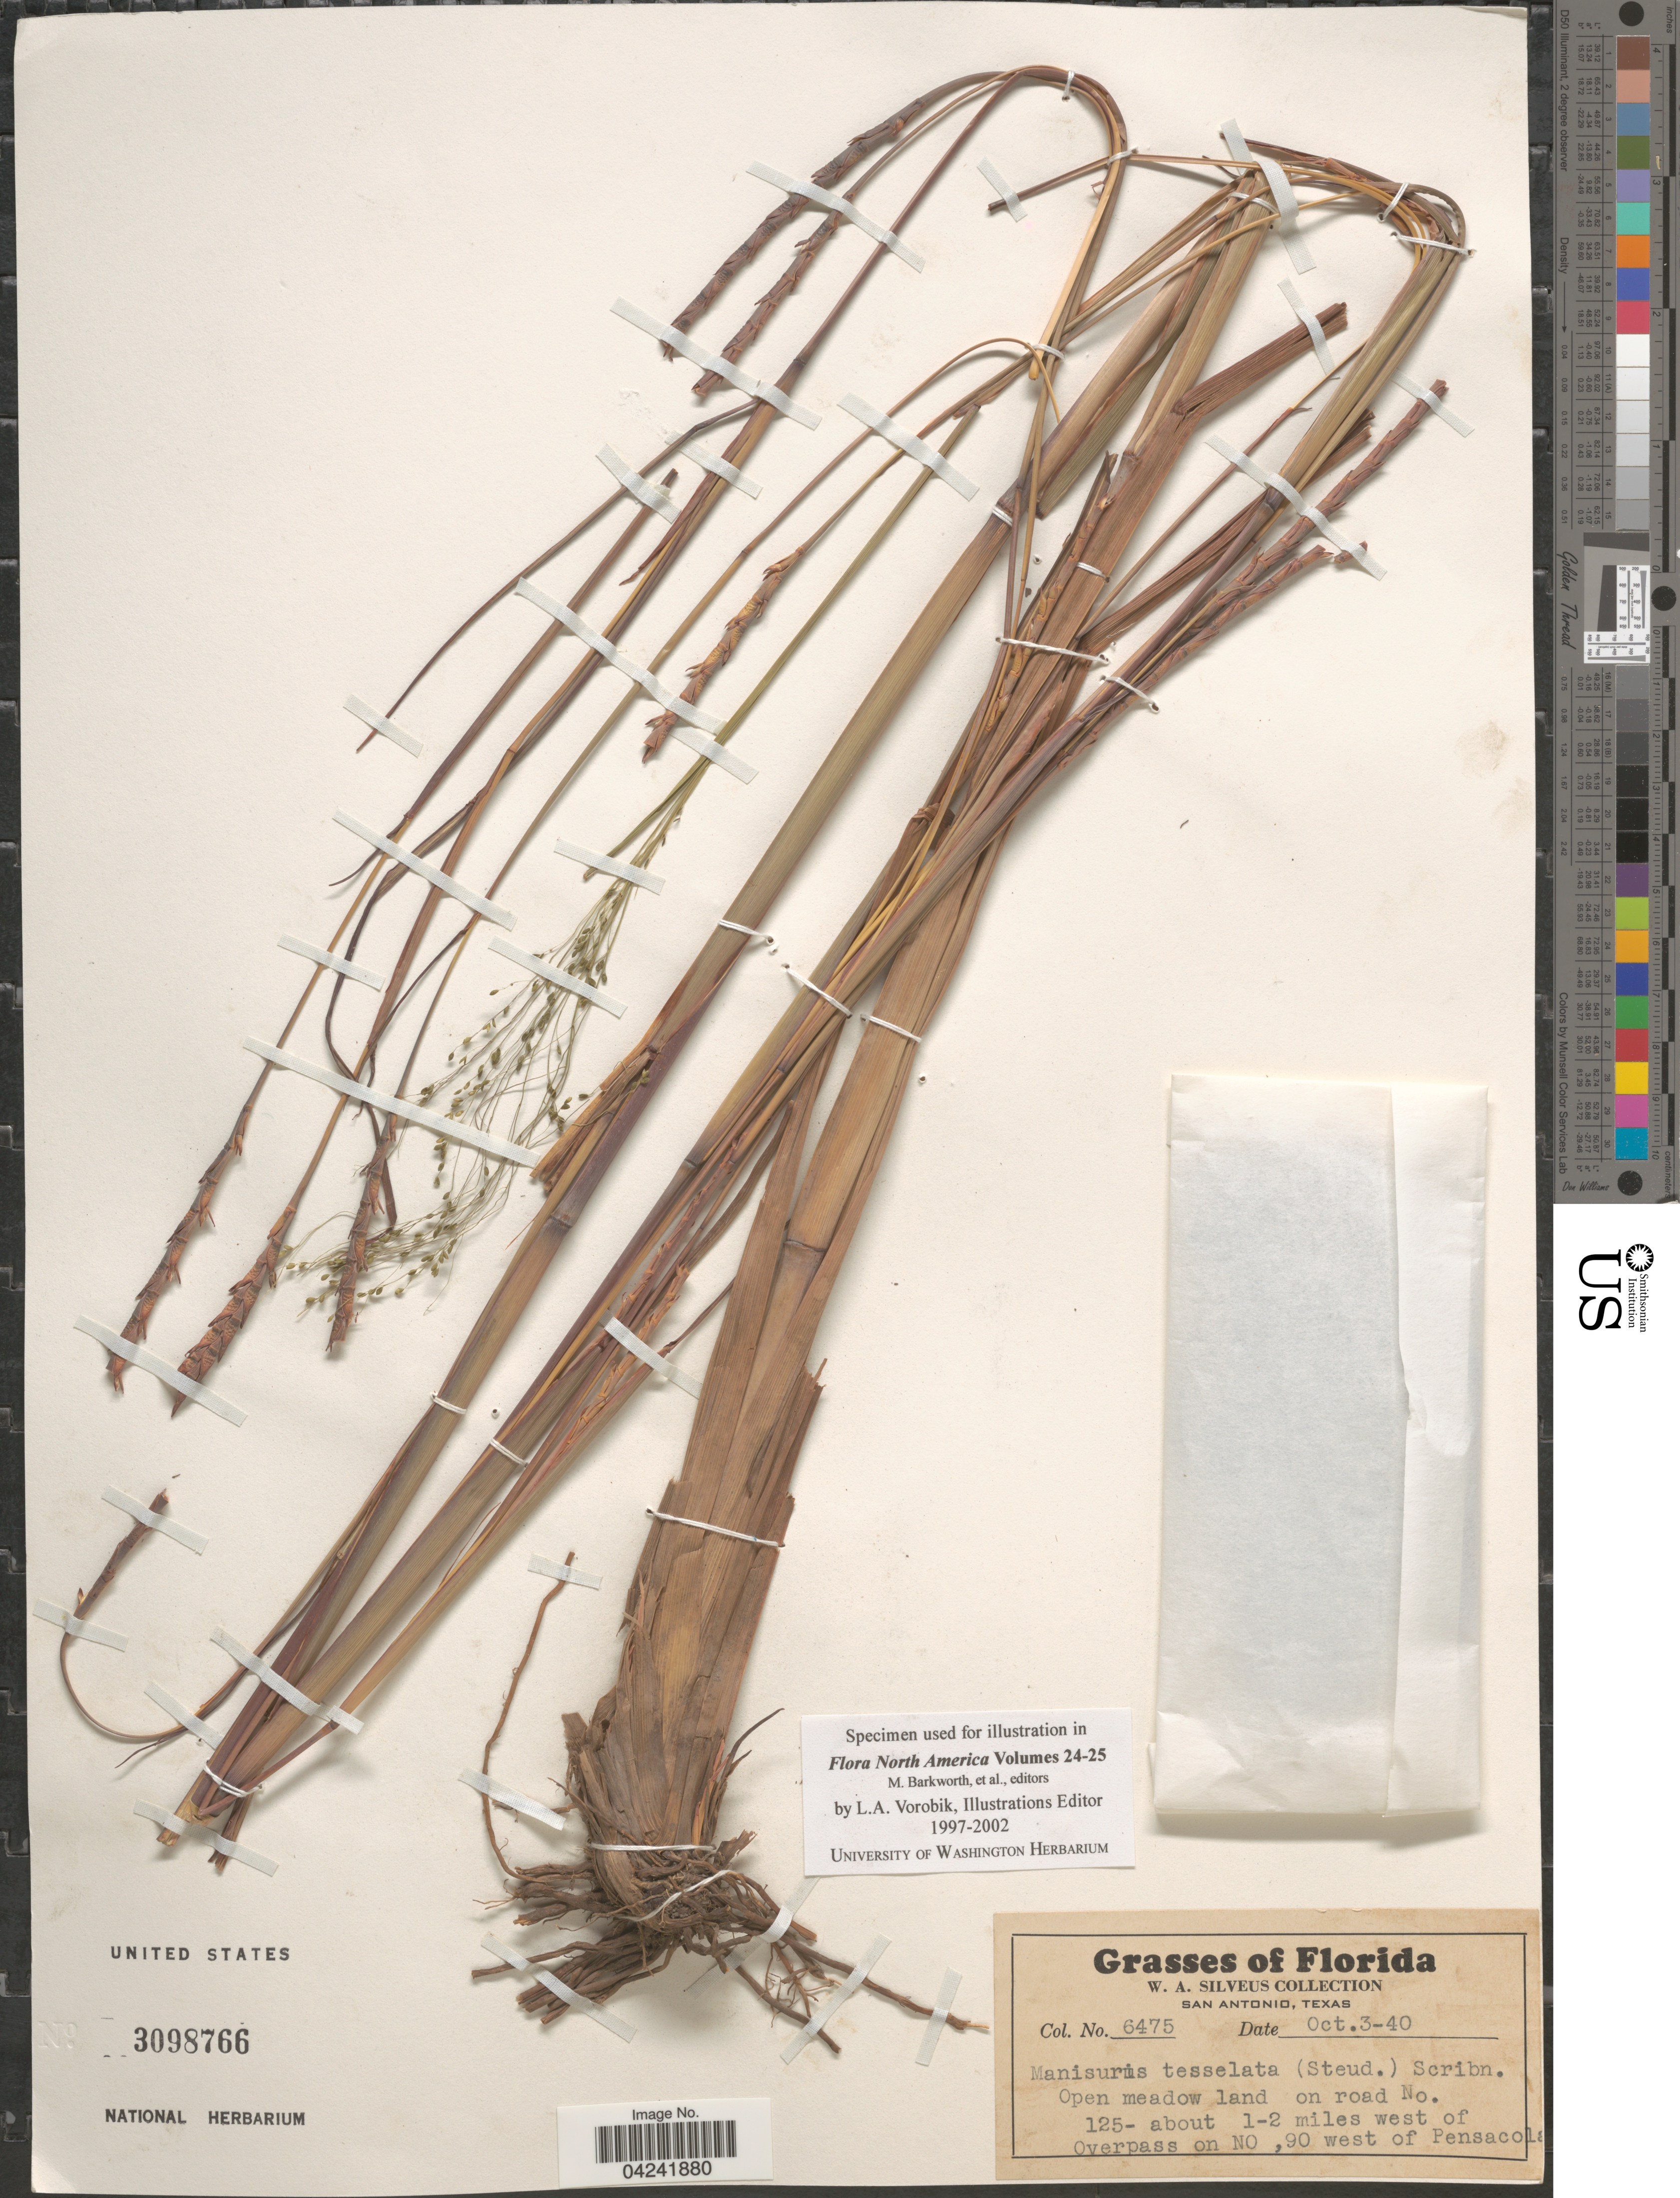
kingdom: Plantae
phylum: Tracheophyta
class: Liliopsida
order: Poales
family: Poaceae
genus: Mnesithea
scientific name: Mnesithea tessellata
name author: (Steud.) de Koning & Sosef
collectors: W. Silveus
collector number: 6475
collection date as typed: Transcribed d/m/y: 3/10/40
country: United States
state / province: Florida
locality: Open meadow land on road No. 125-about 1-2 miles west of Overpass on No, 90 west of Pensacola.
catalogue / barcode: US 3098766